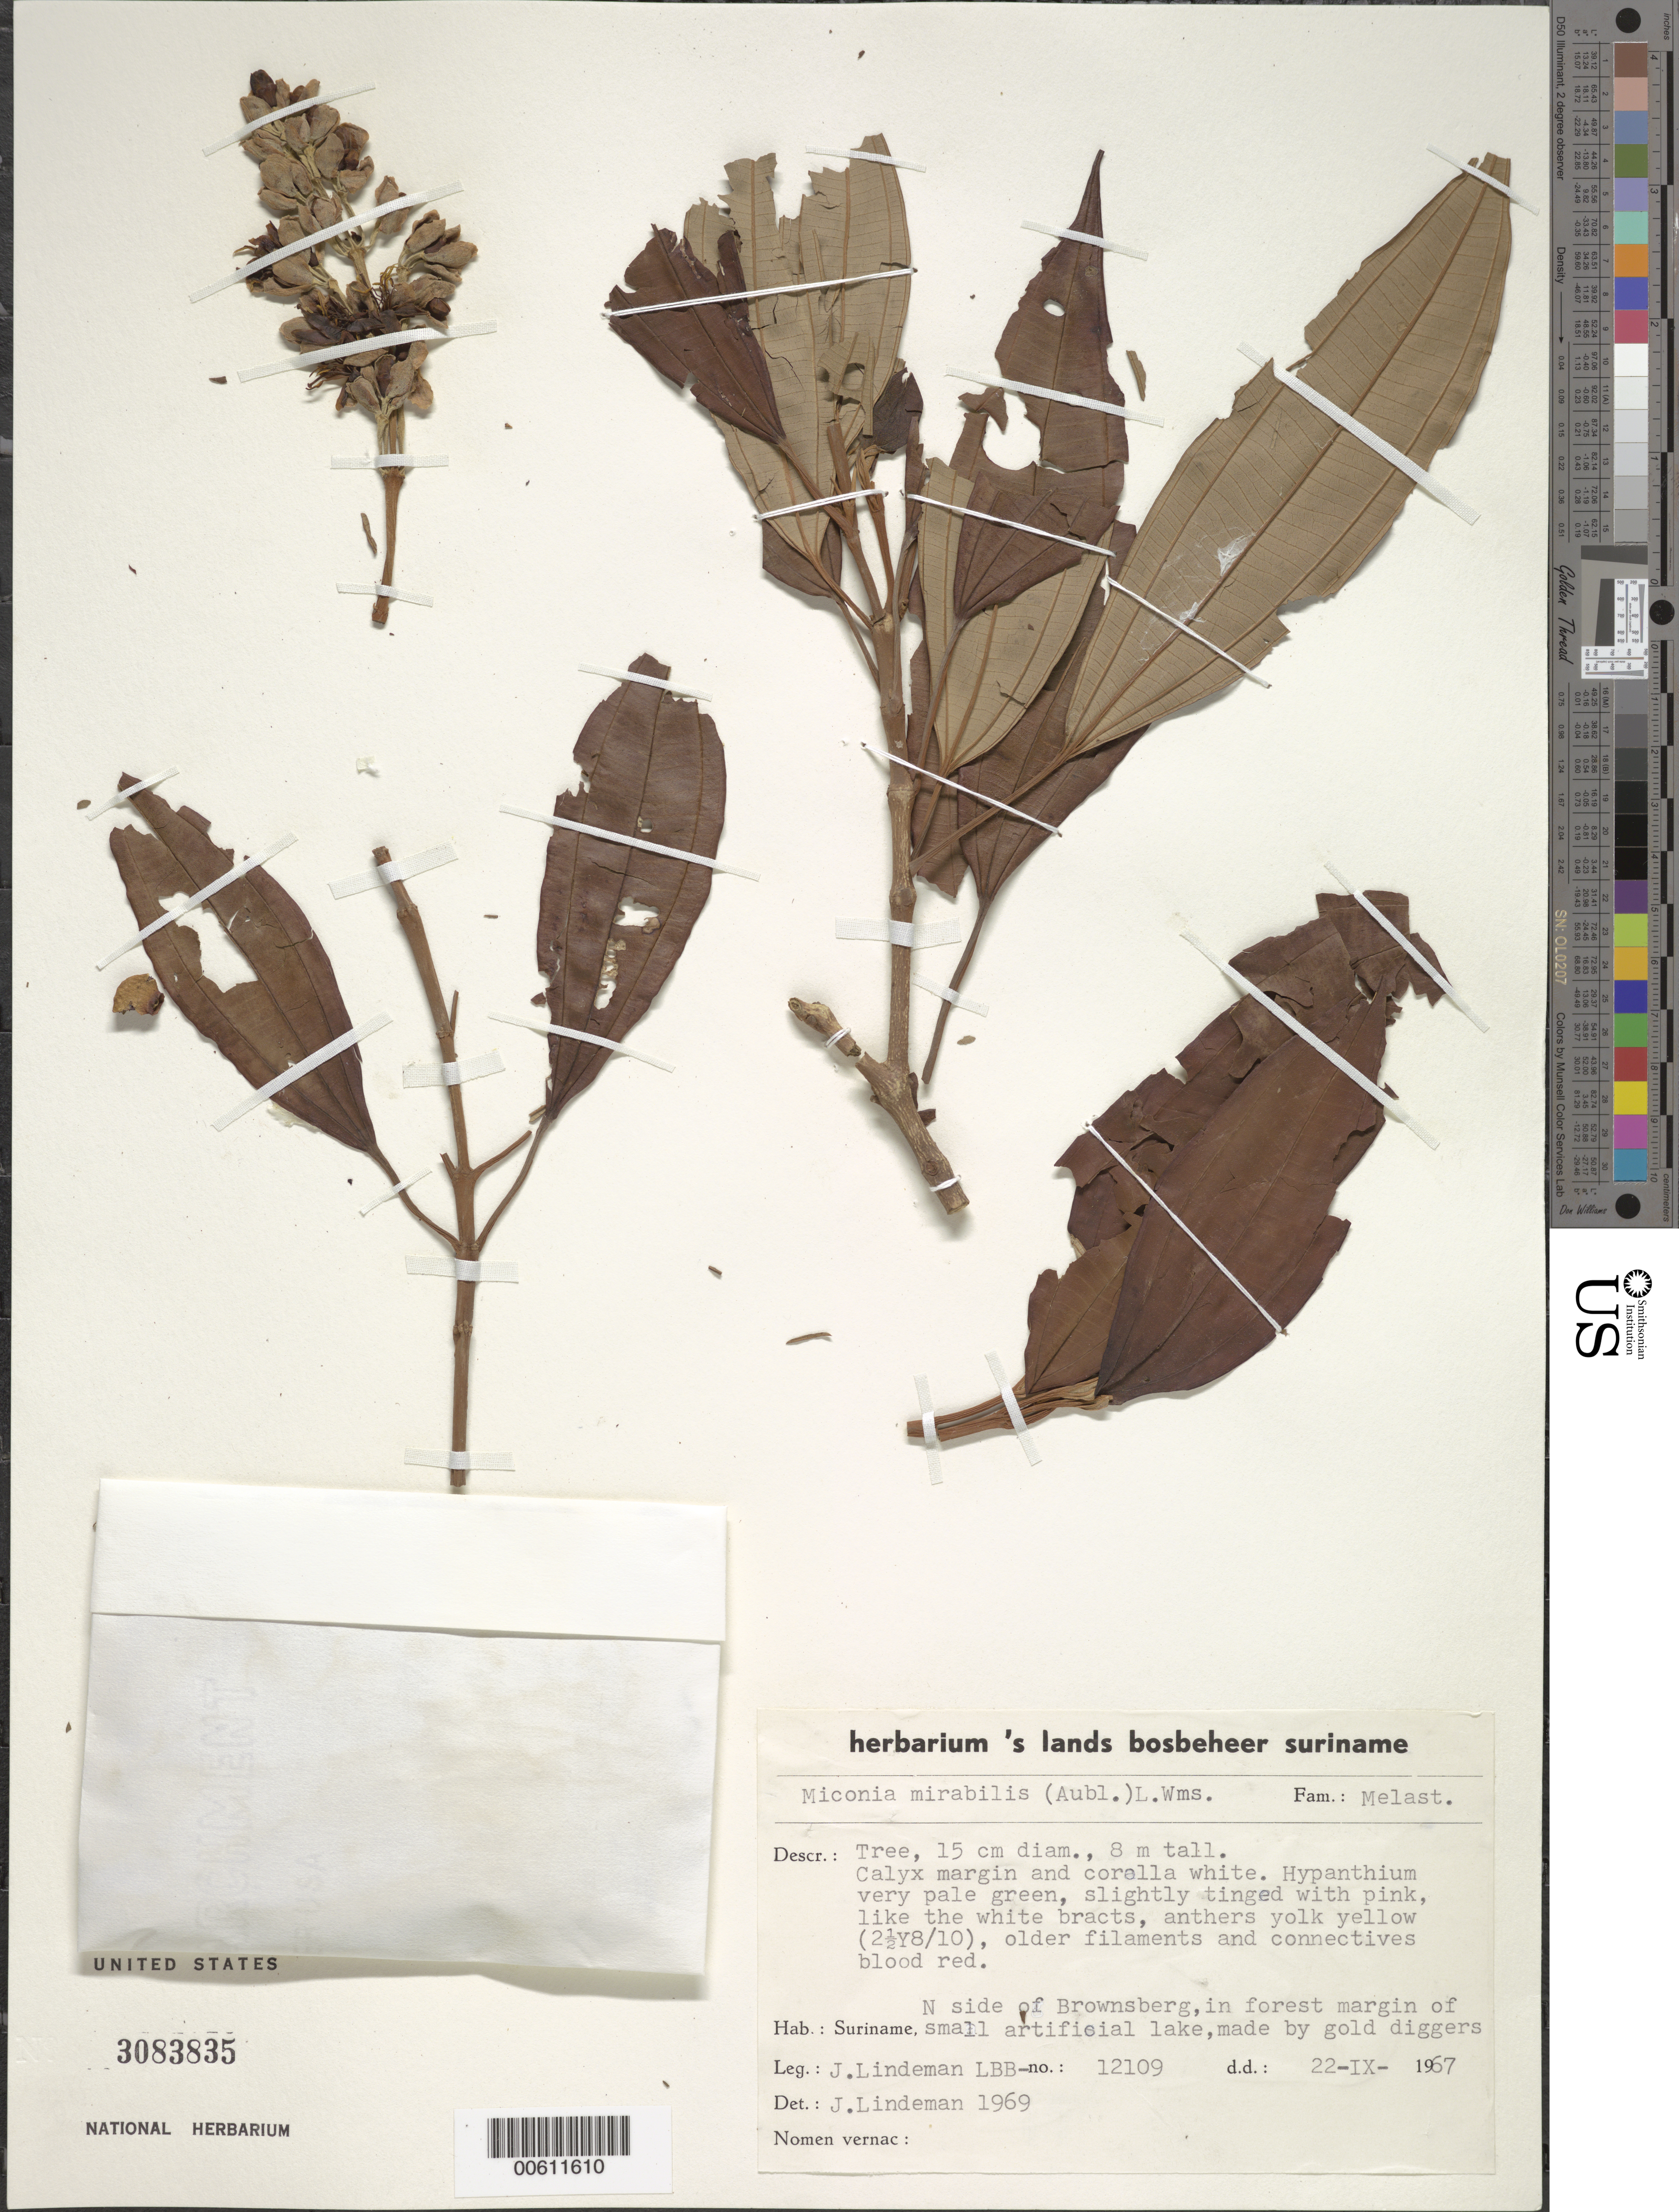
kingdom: Plantae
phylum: Tracheophyta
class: Magnoliopsida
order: Myrtales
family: Melastomataceae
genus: Miconia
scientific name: Miconia mirabilis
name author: (Aubl.) L.O. Williams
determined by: Lindeman, J. C.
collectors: J. C. Lindeman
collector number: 12109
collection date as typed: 22-Sep-67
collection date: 1967-09-22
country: Suriname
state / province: Brokopondo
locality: Brownsberg, N side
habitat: Forest margin of small artifical lake, made by gold diggers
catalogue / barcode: US 3083835